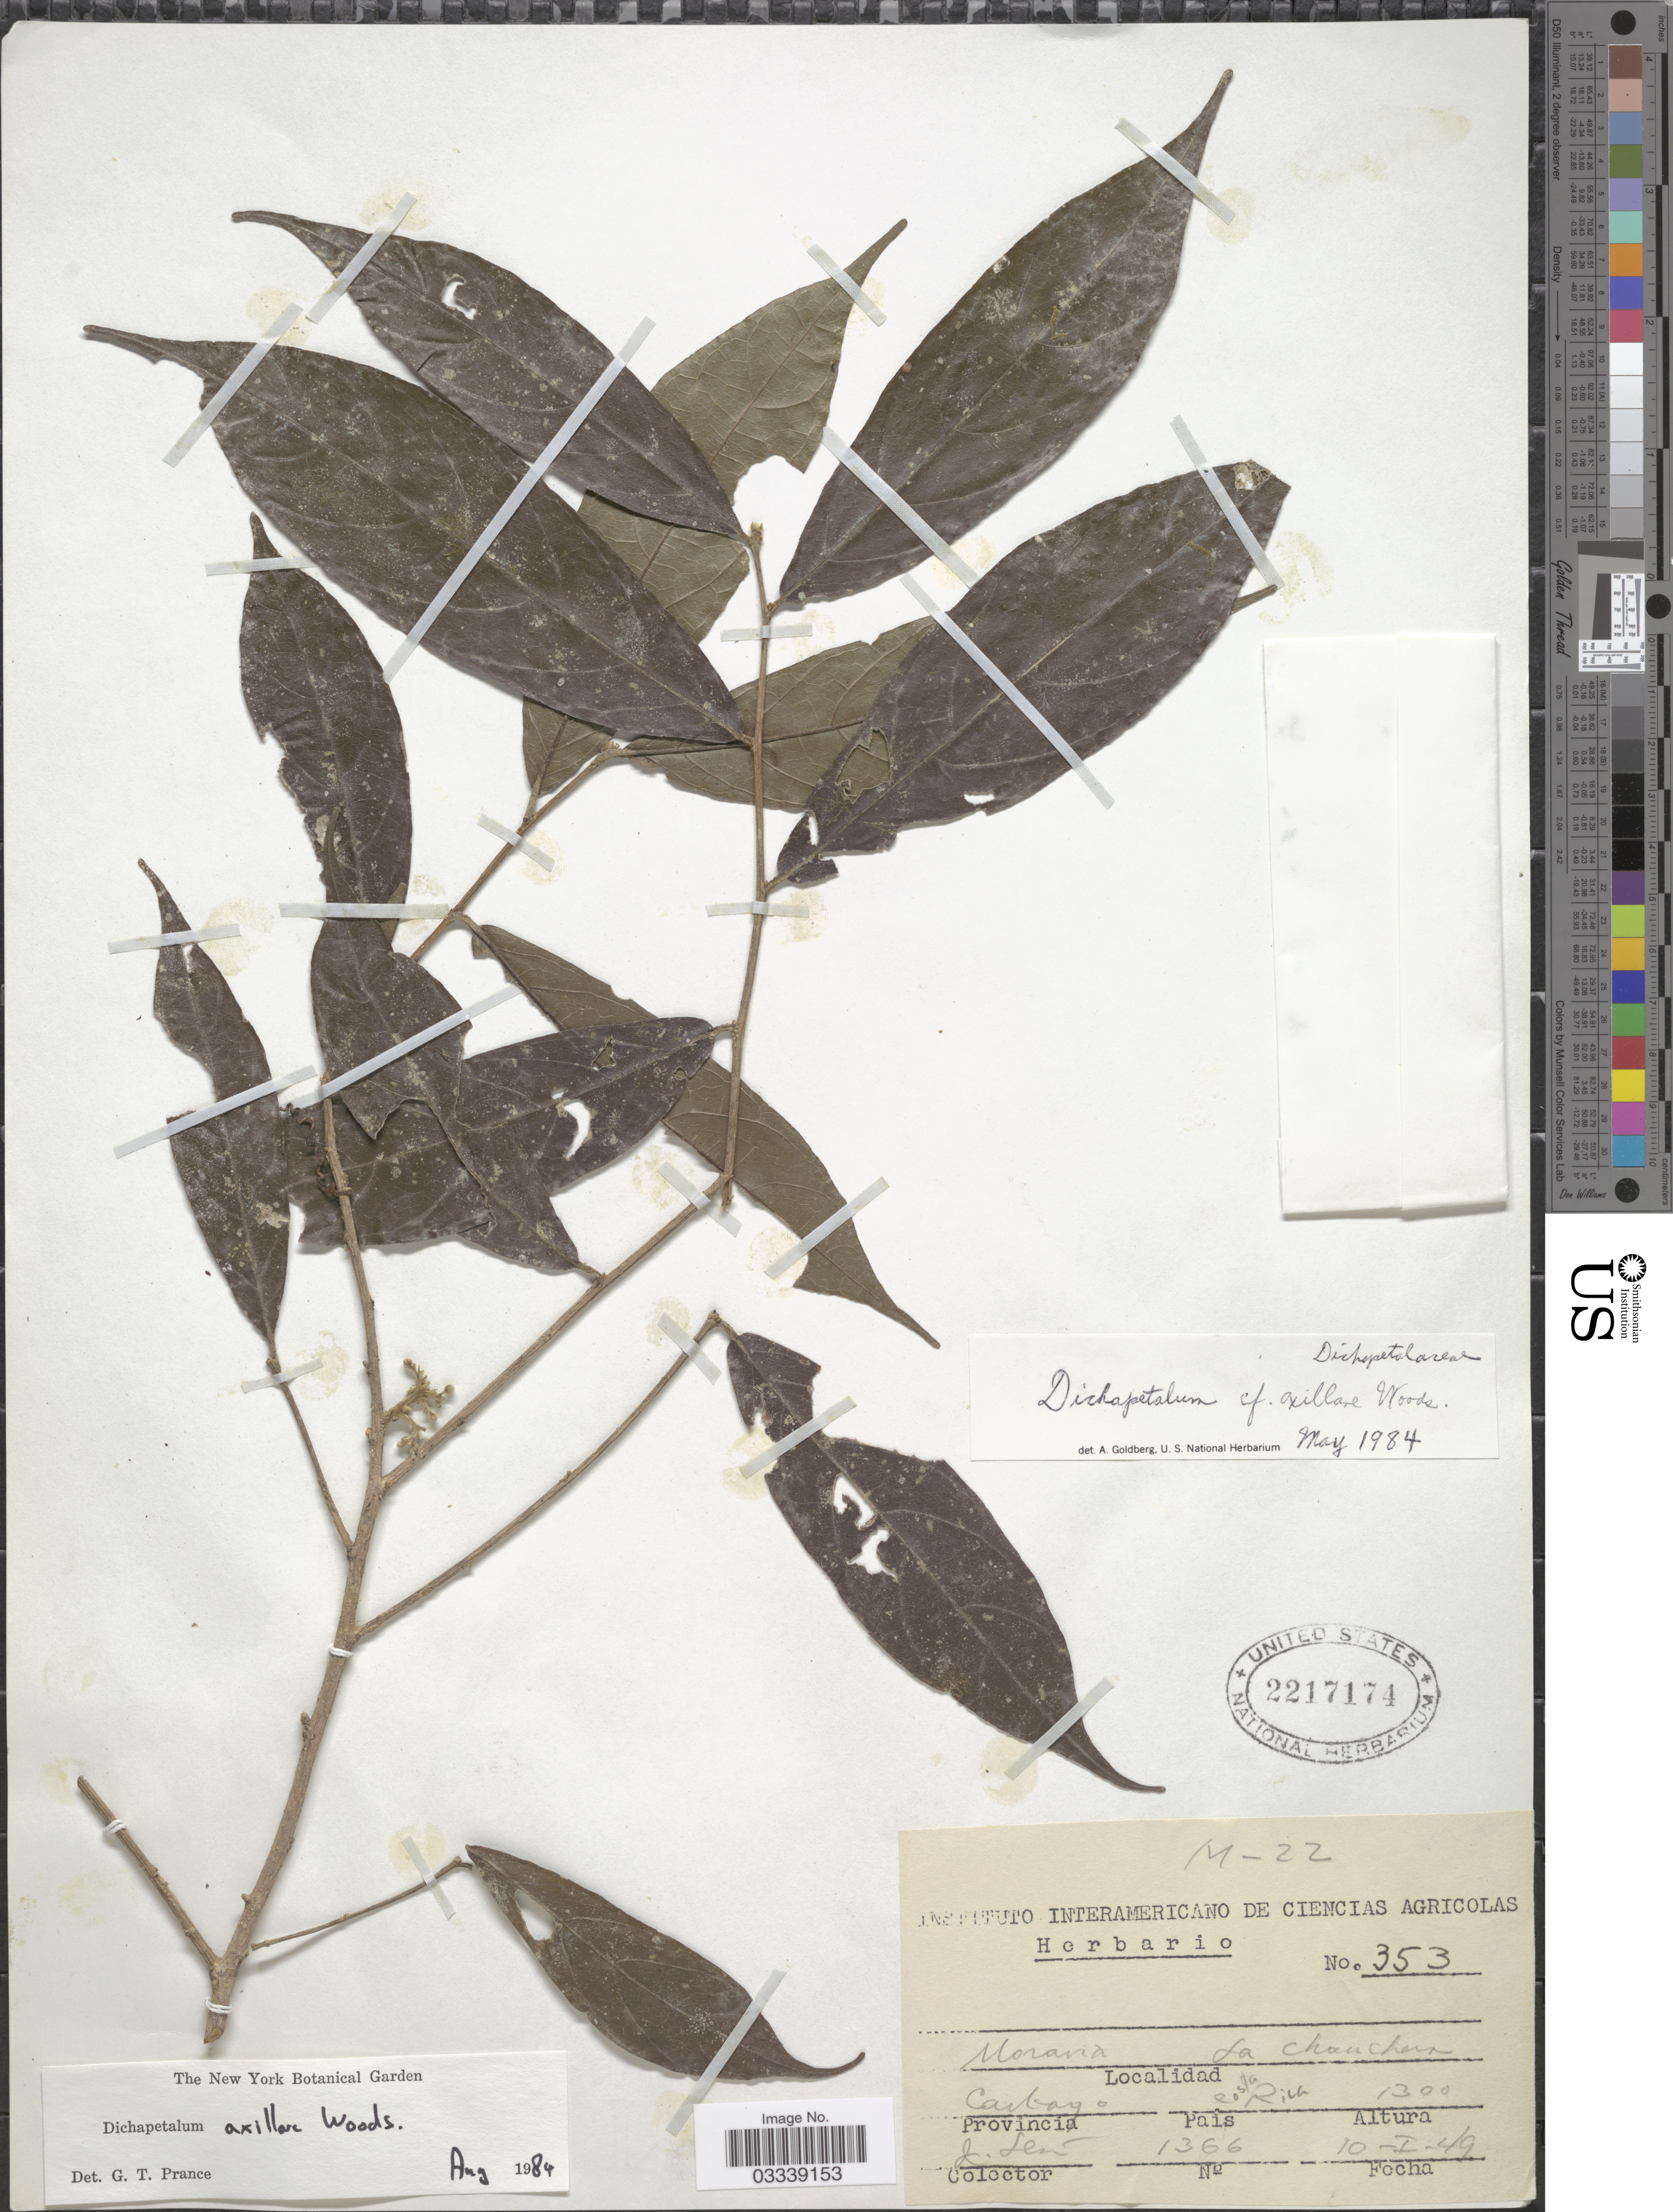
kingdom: Plantae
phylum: Tracheophyta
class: Magnoliopsida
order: Malpighiales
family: Dichapetalaceae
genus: Dichapetalum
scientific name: Dichapetalum axillare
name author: Woodson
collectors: J. León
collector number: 1366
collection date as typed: Transcribed d/m/y: 10/1/49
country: Costa Rica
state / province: Cartago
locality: Moravia La Chanchera.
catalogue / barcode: US 2217174